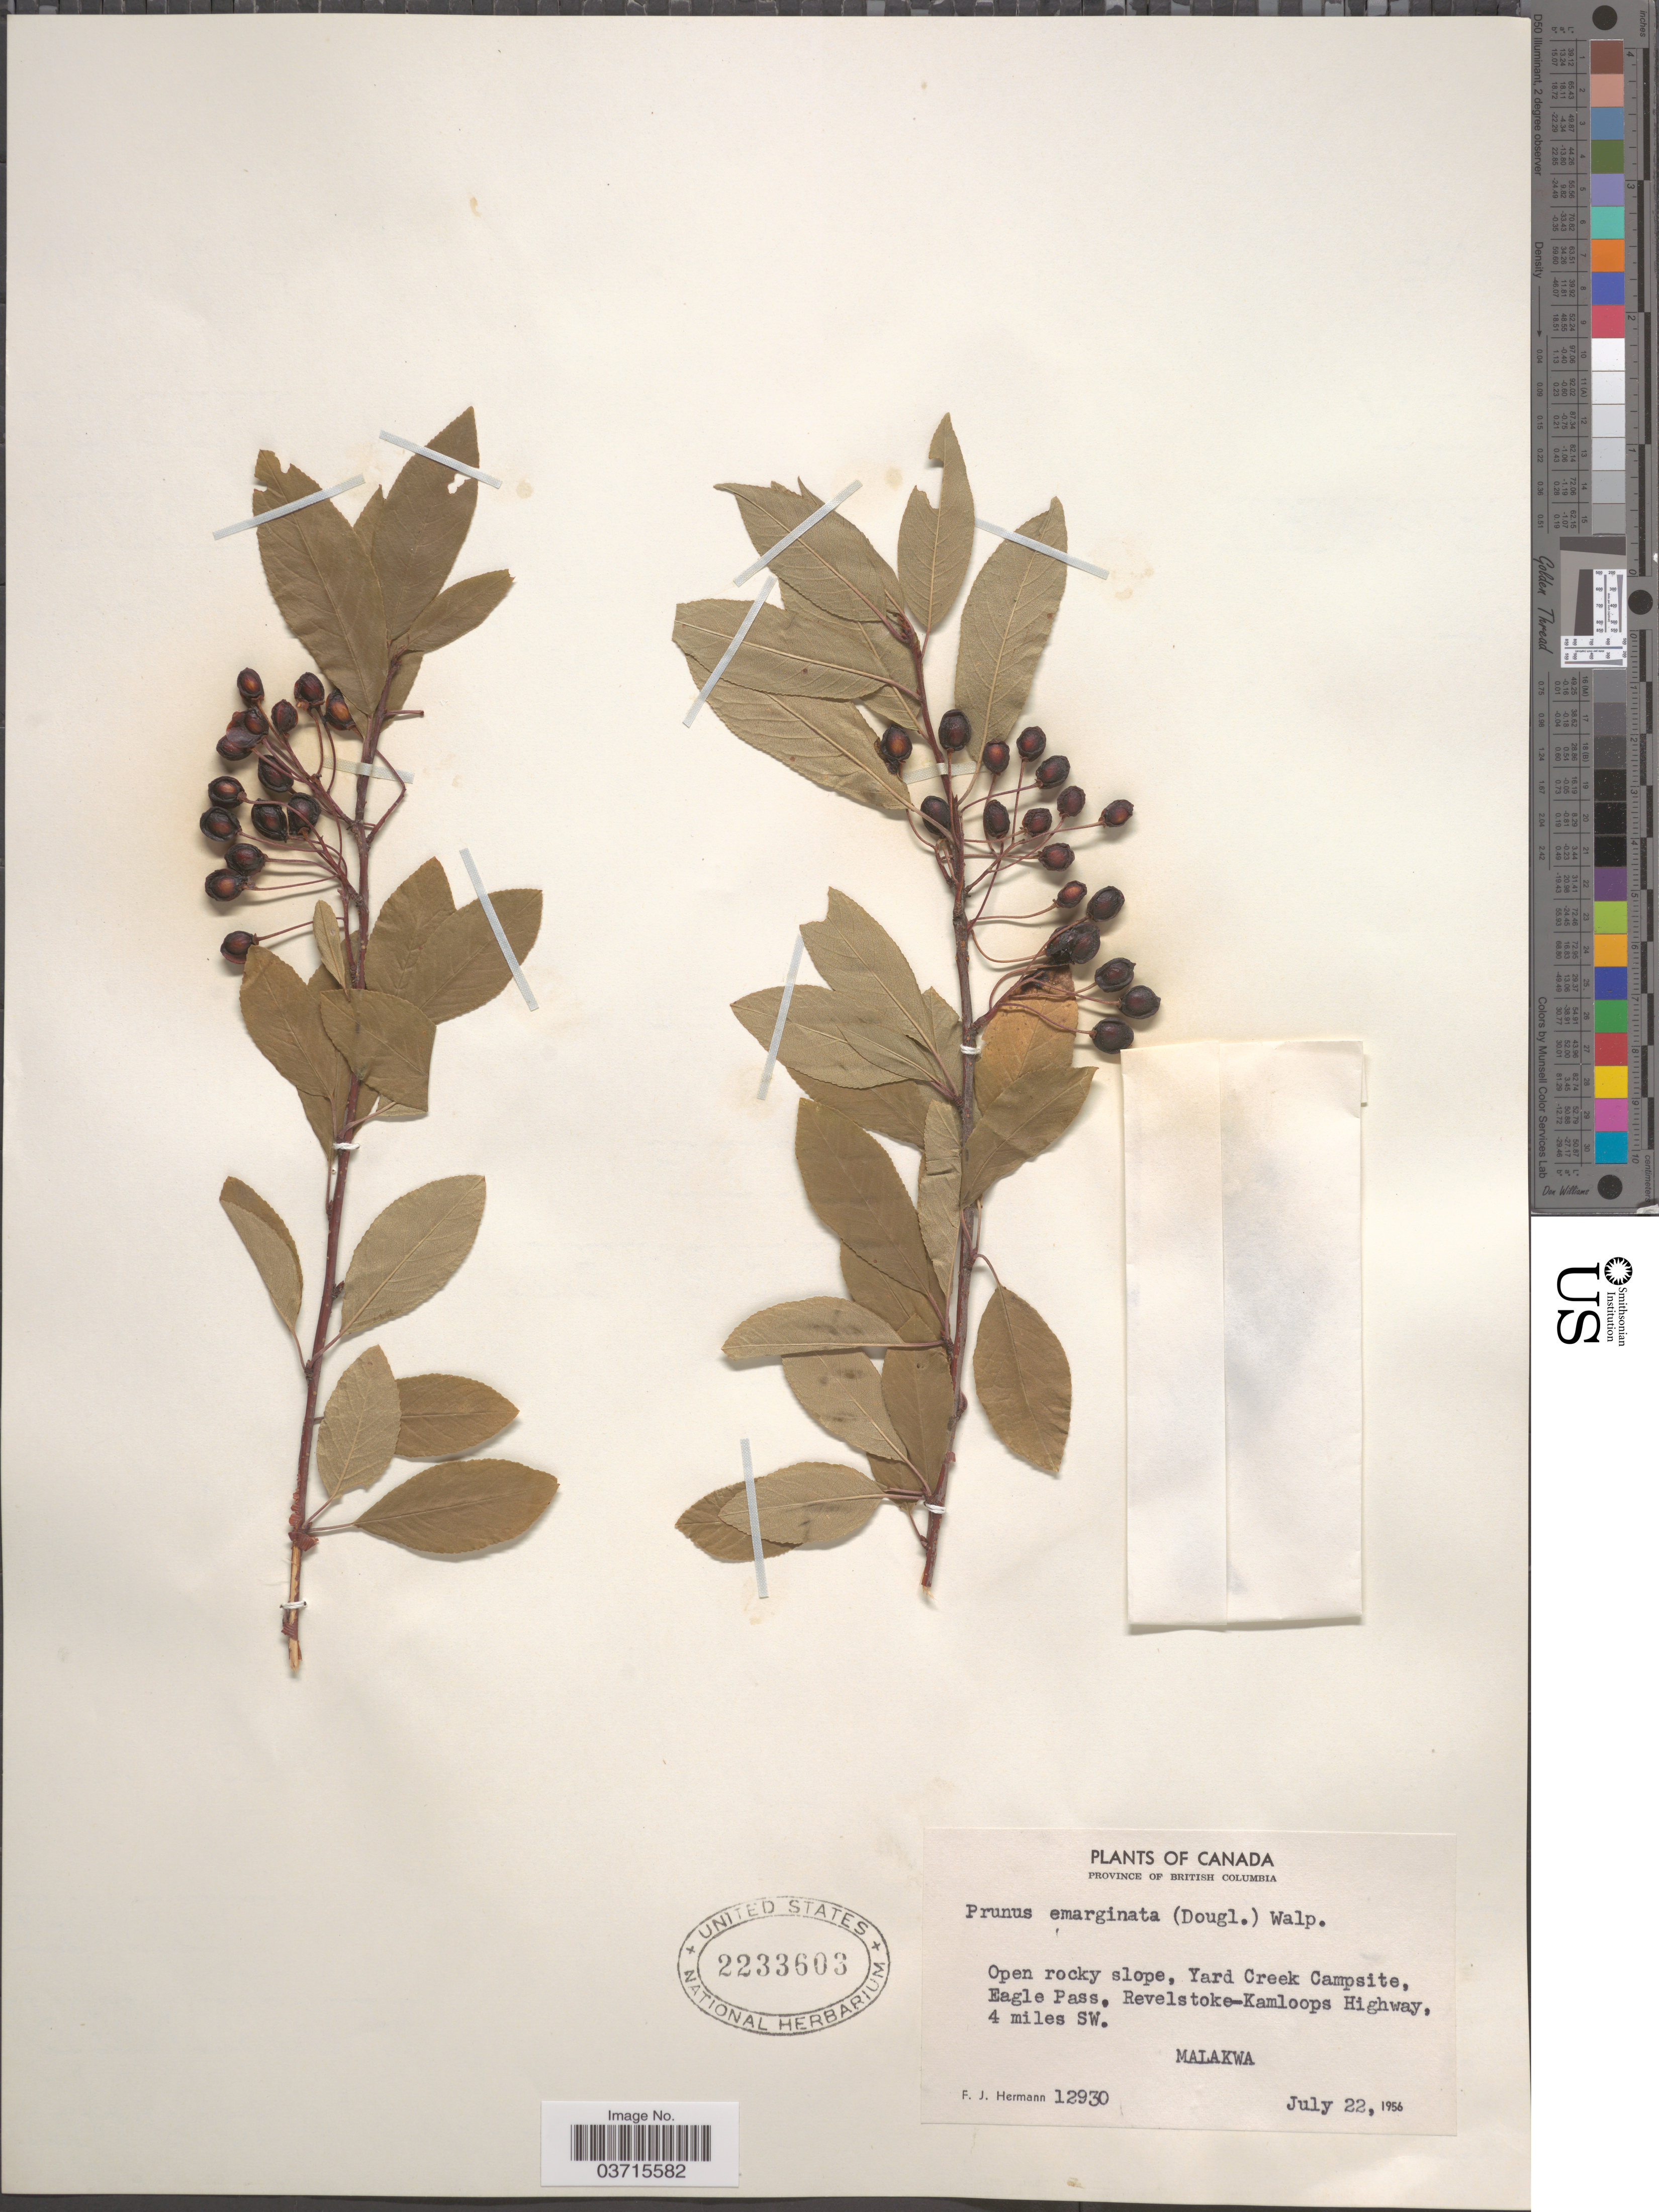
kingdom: Plantae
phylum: Tracheophyta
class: Magnoliopsida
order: Rosales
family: Rosaceae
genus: Prunus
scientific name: Prunus emarginata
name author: (Douglas ex Hook.) Eaton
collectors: F. J. Hermann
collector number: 12930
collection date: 1956-07-22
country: Canada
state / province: British Columbia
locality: Open rocky slope, Yard Creek Campsite, Eagle Pass, Revelstoke-Kamloops Highway, 4 miles SW. Malakwa.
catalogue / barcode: US 2233603